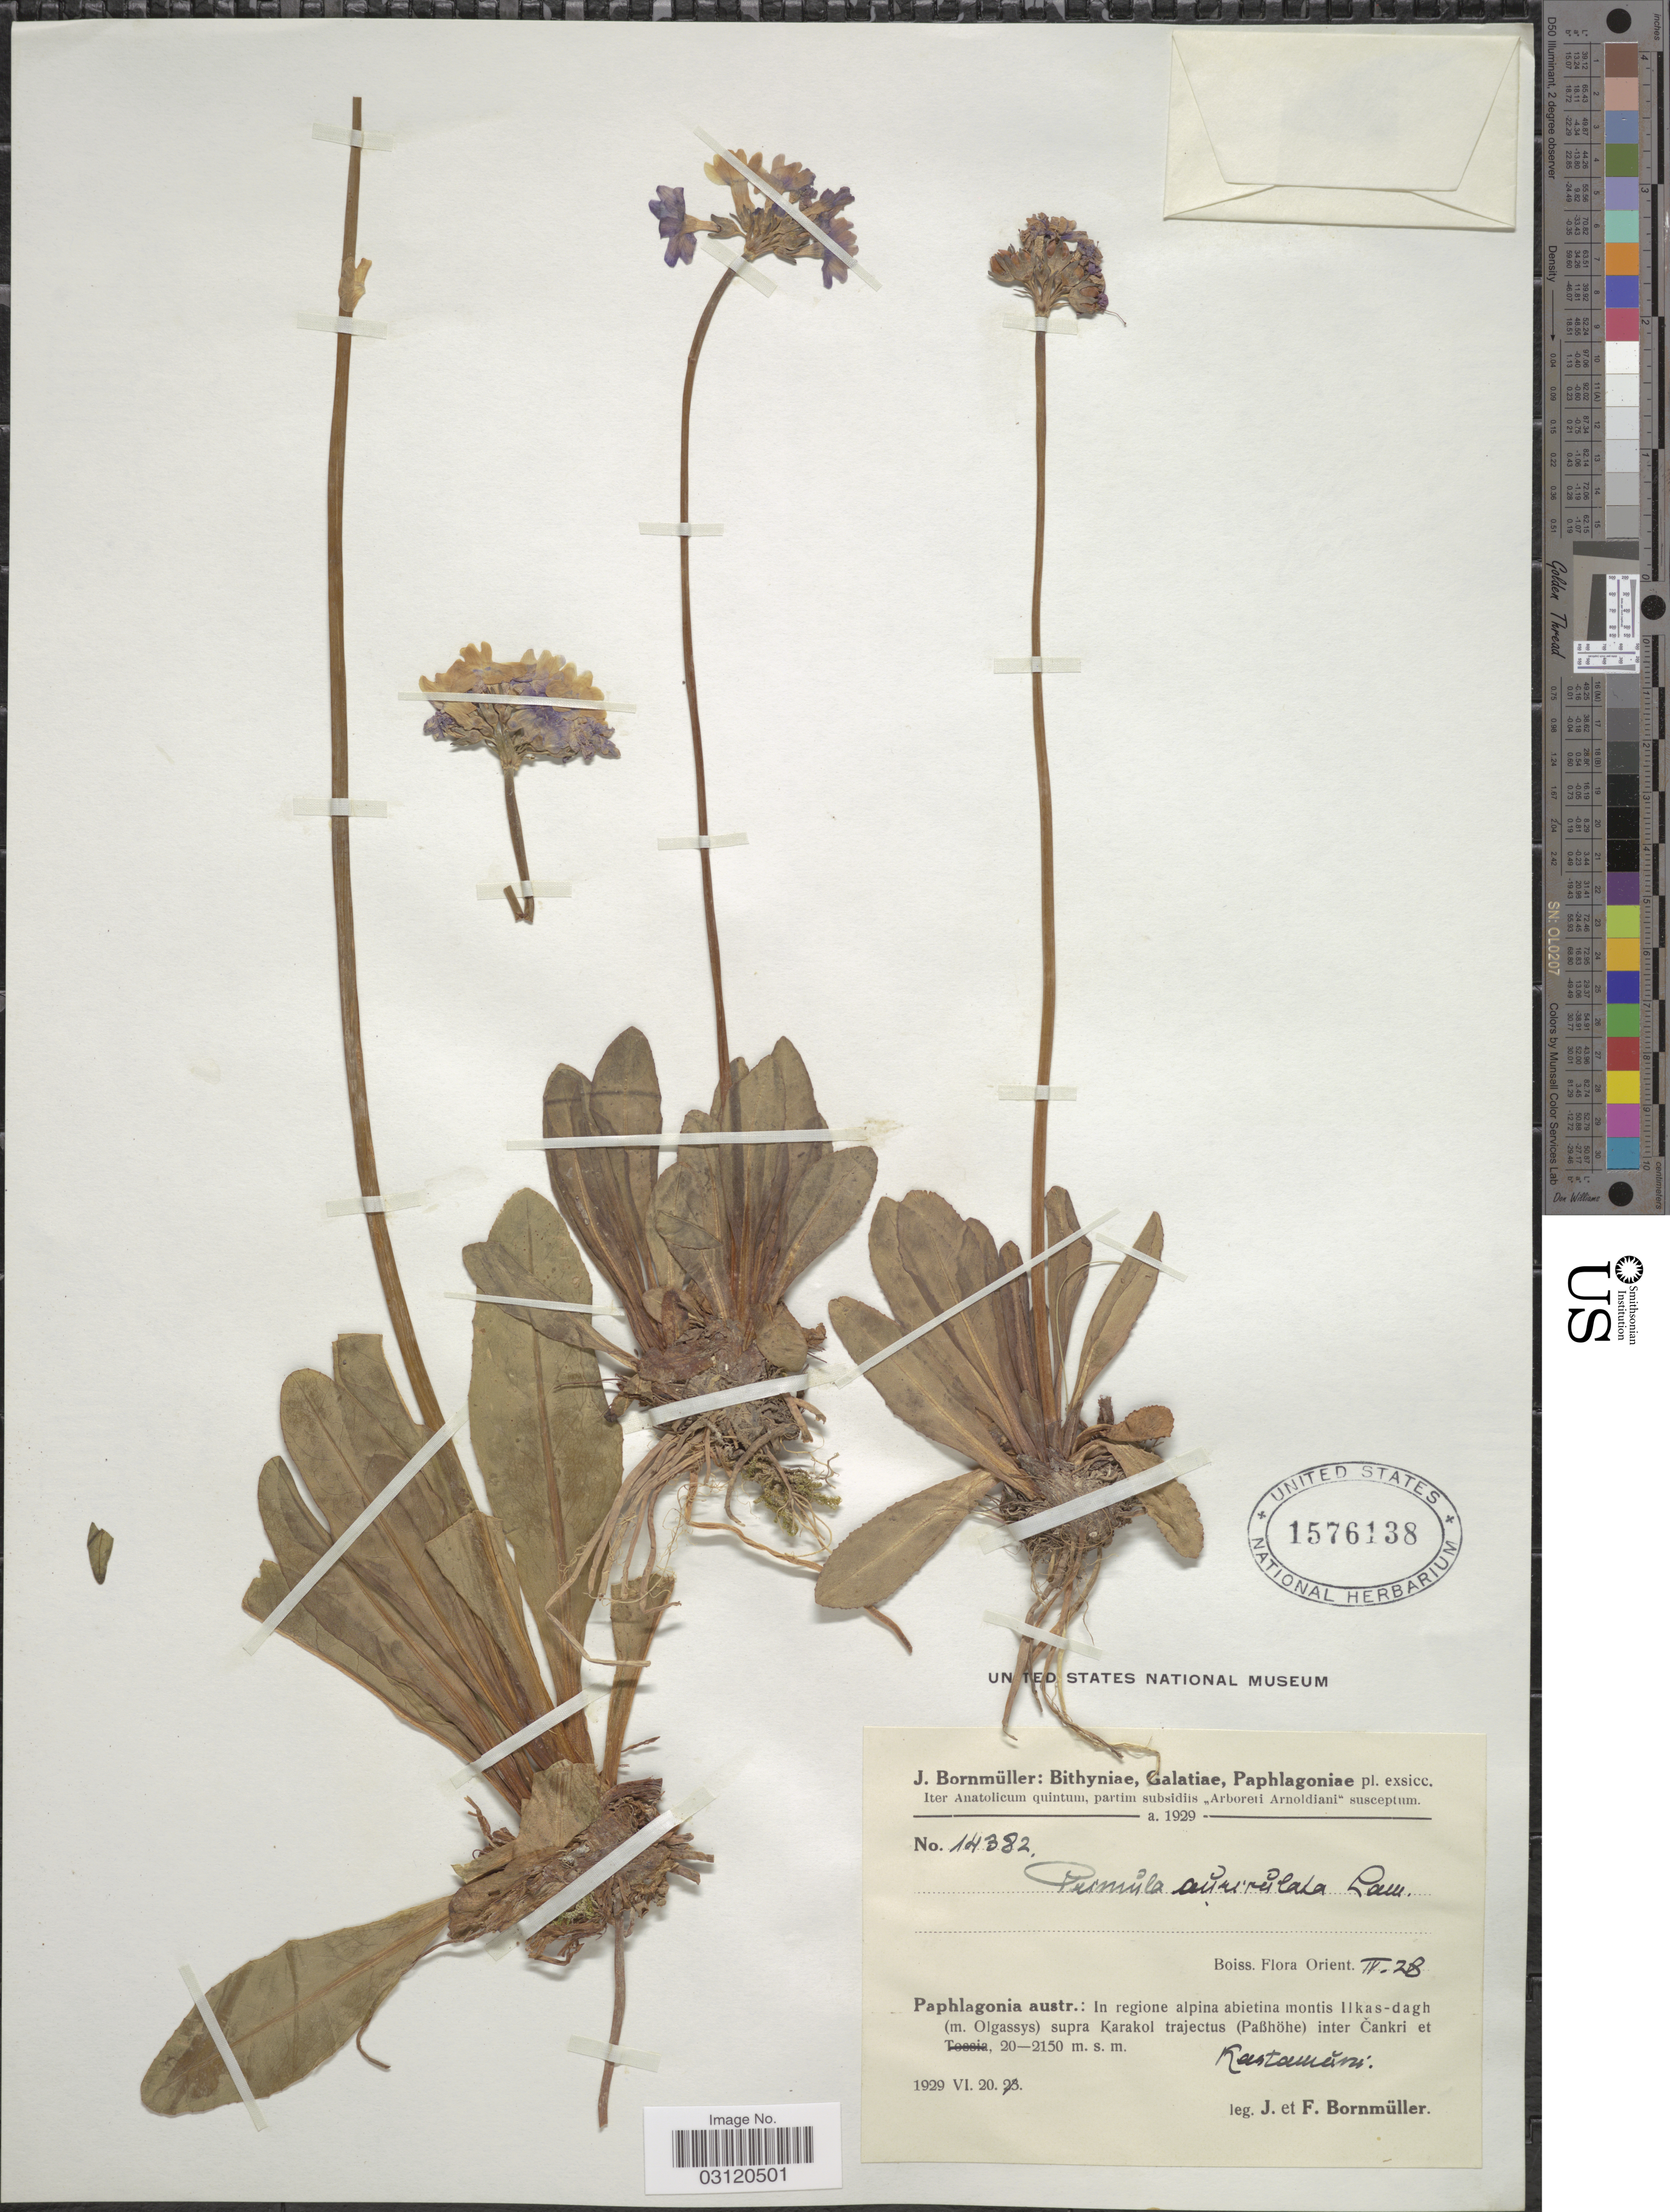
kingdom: Plantae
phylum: Tracheophyta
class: Magnoliopsida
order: Ericales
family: Primulaceae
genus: Primula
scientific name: Primula auriculata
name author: Lam.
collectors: J. Bornmüller & F. Bornmüller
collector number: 14382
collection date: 1929-06-20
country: Turkey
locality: Bithyniae, Galatiae, Paphlagoniae. Paphlagonia austr.: In regione alpina abietina montis likas-dagh (m. Olgassys) supra Karakol trajectus (Paßhöhe) inter Cankri et Rastameisi [interpreted].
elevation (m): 20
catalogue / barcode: US 1576138